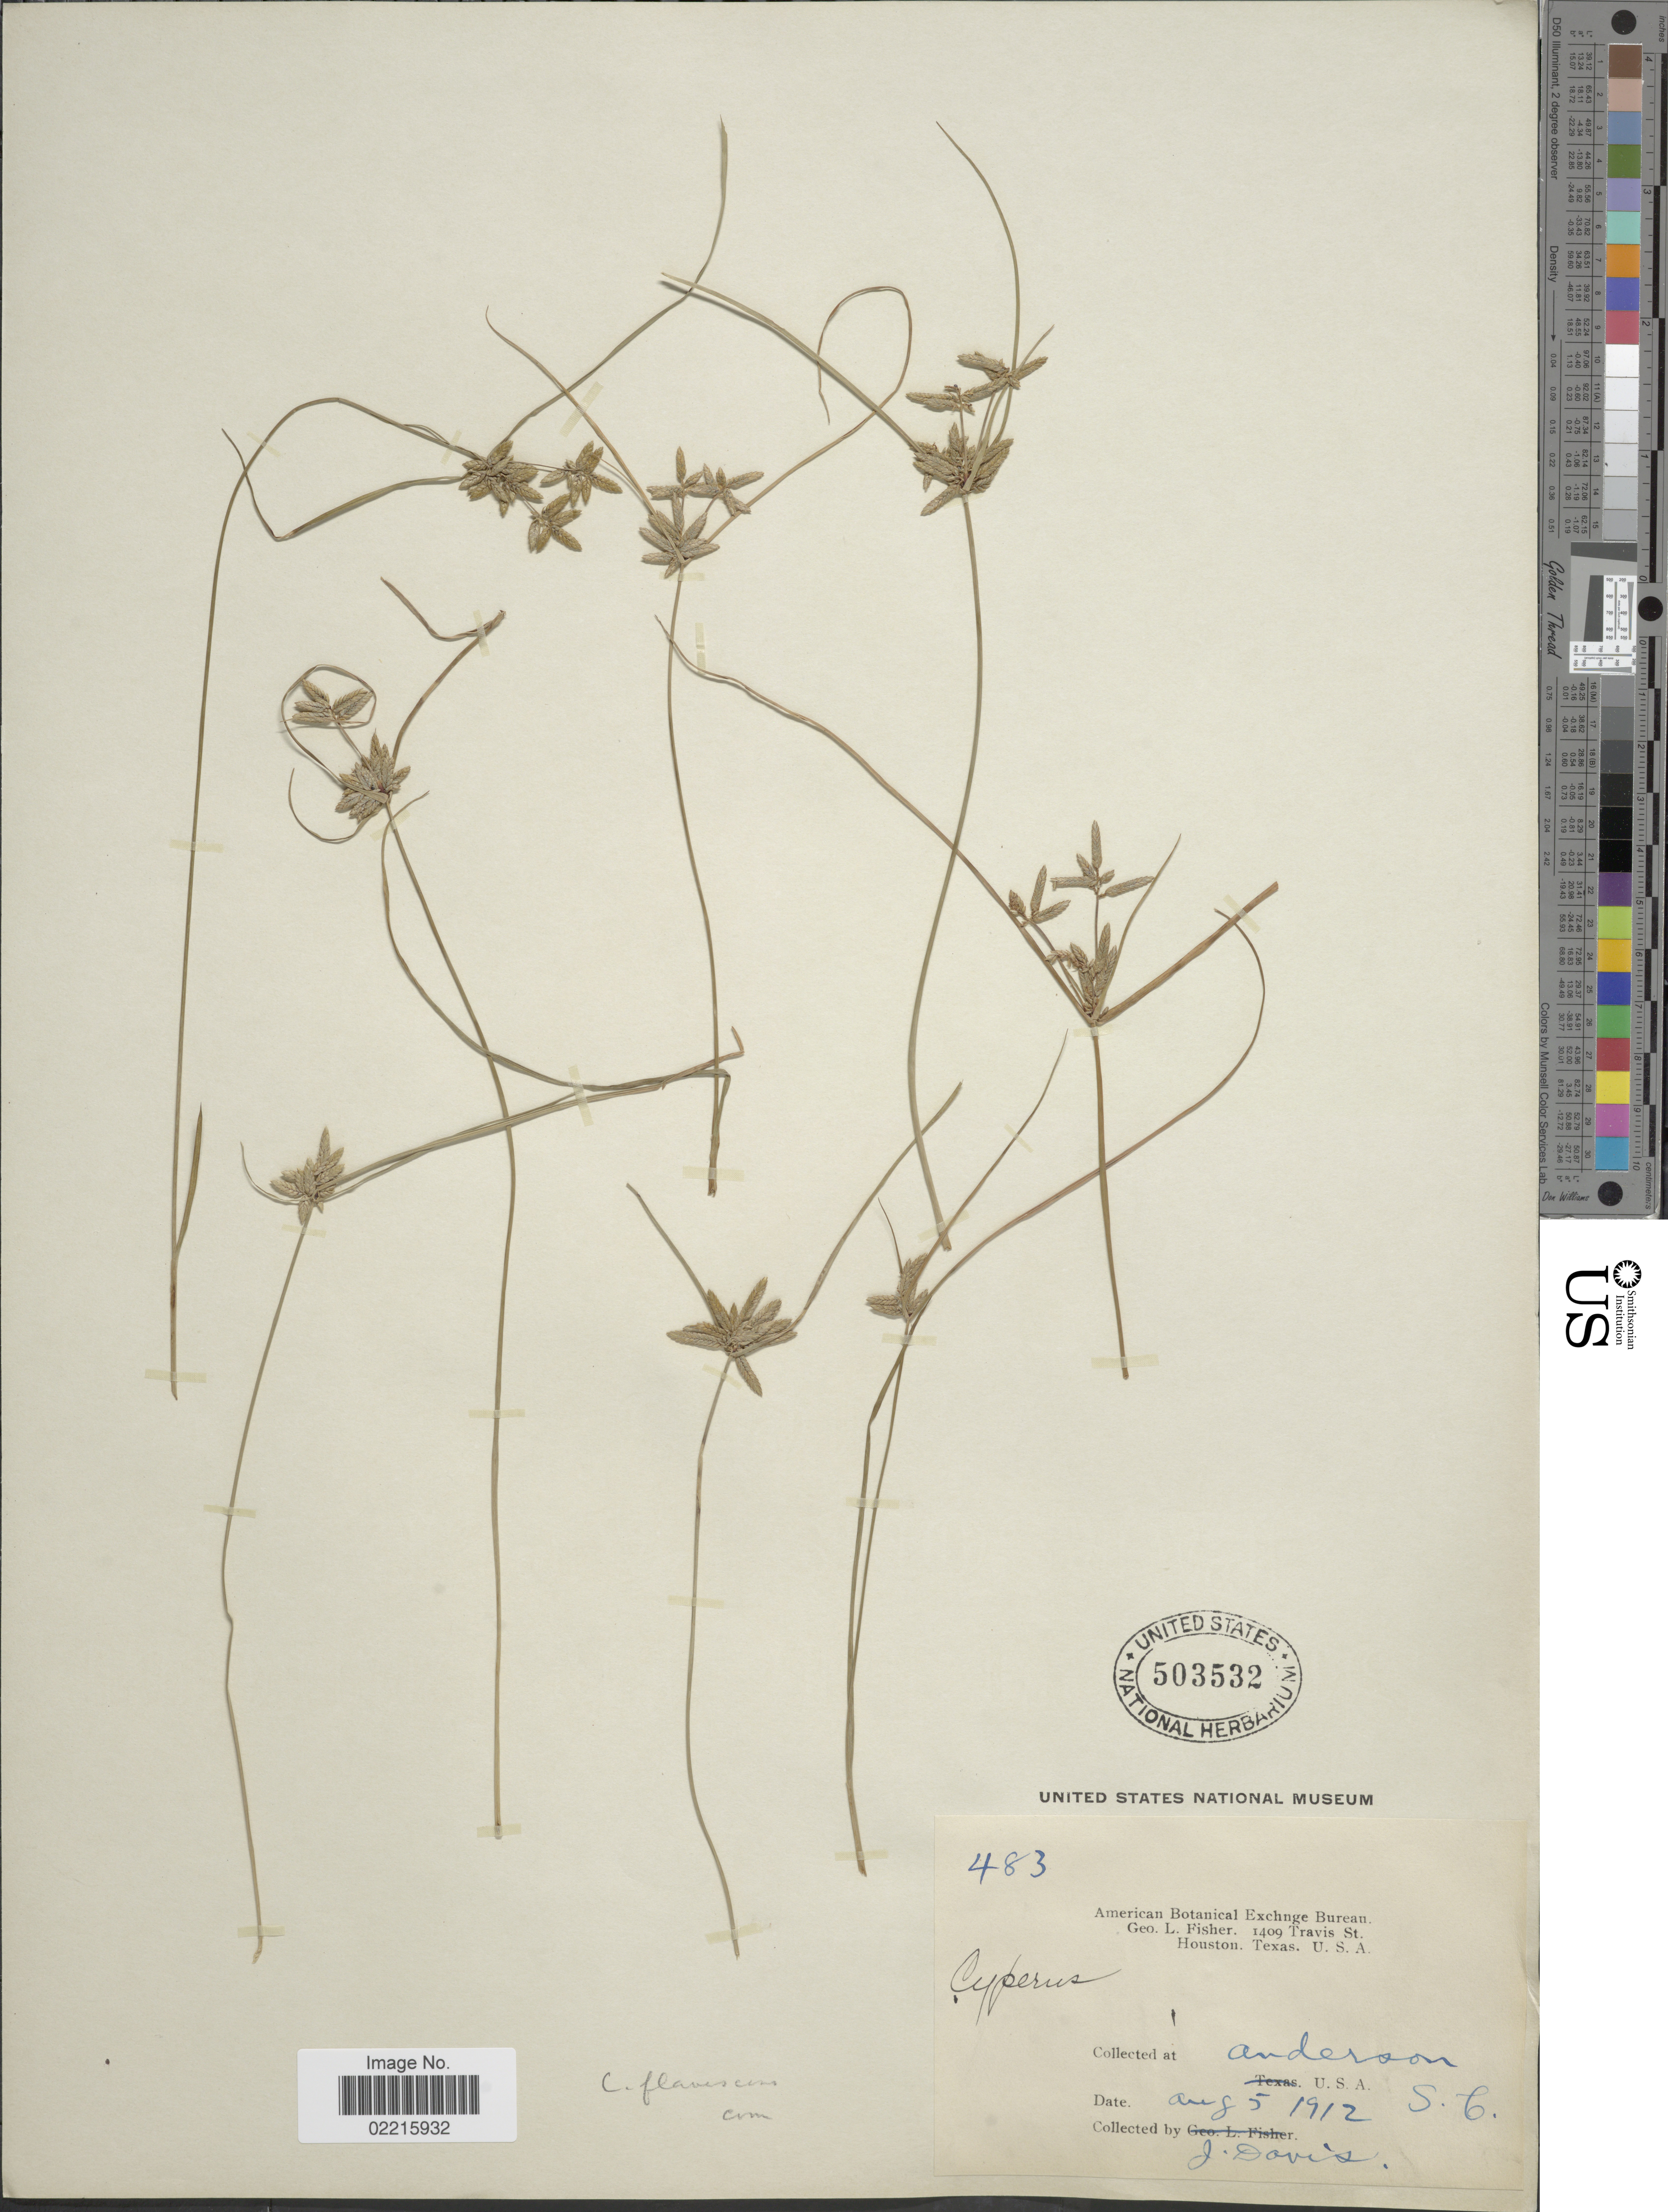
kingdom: Plantae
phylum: Tracheophyta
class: Liliopsida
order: Poales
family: Cyperaceae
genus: Cyperus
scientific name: Cyperus flavescens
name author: L.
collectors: J. Davis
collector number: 483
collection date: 1912-08-05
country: United States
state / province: South Carolina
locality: Anderson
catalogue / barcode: US 503532